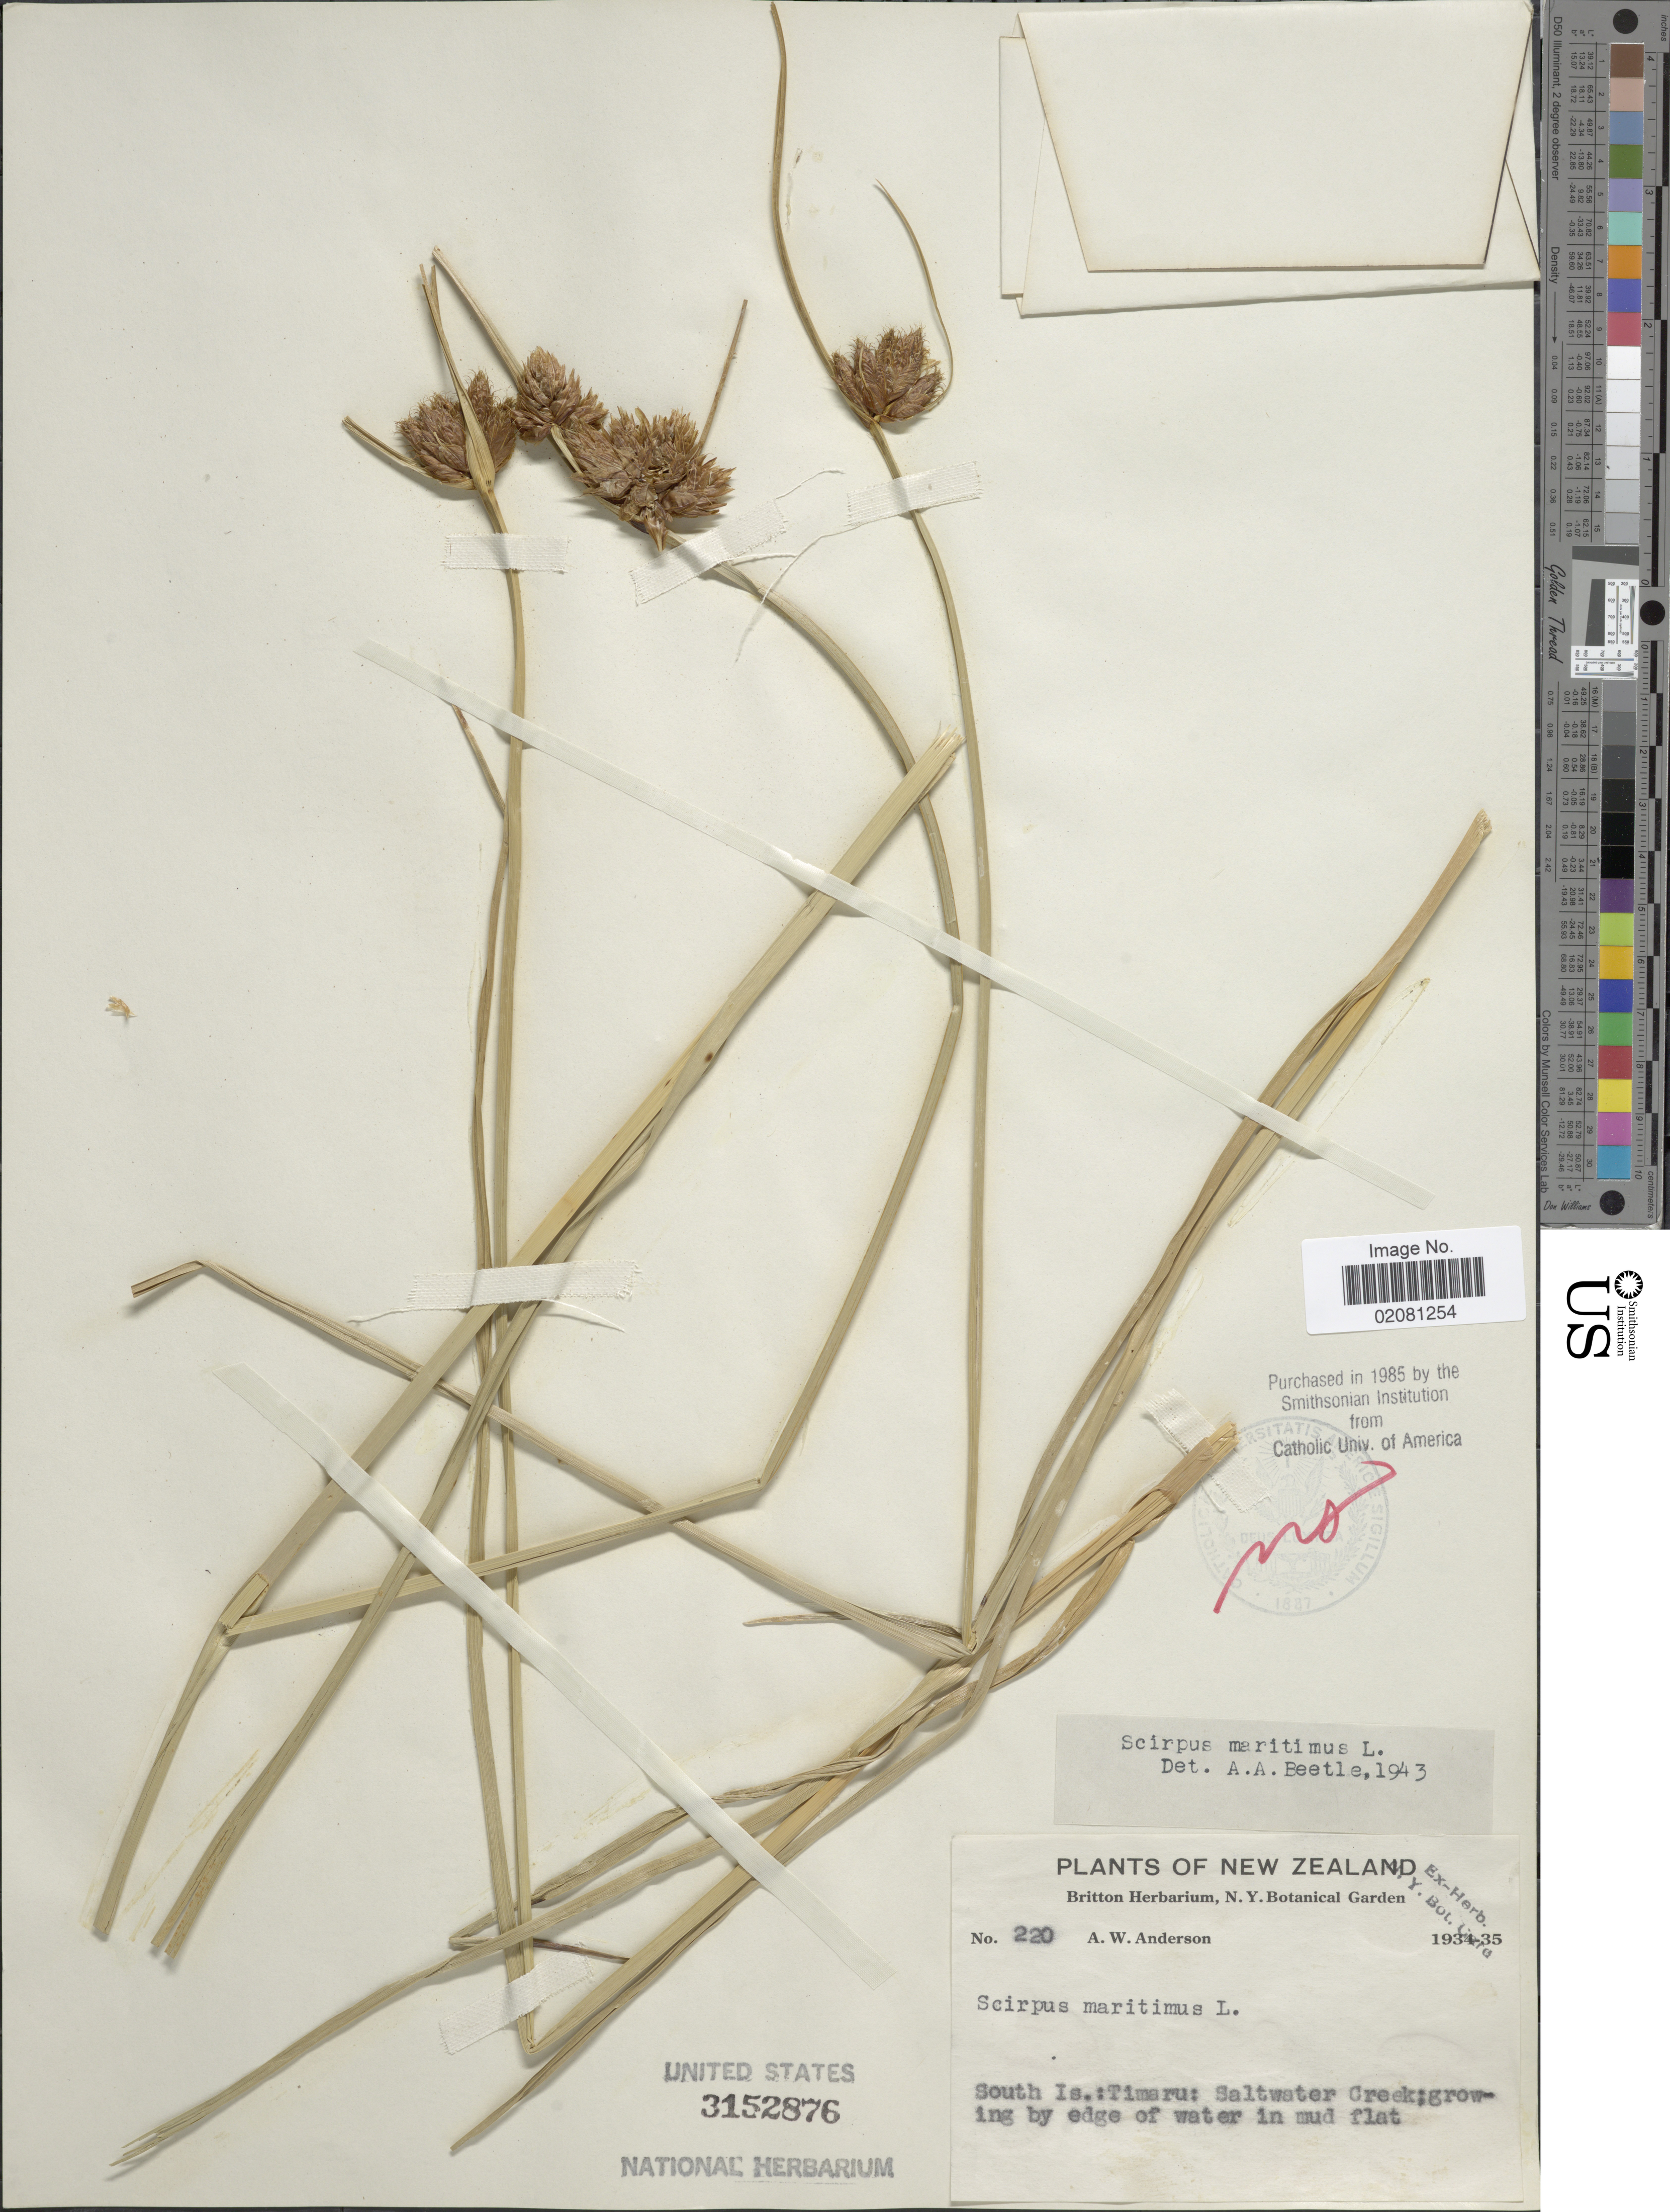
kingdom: Plantae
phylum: Tracheophyta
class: Liliopsida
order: Poales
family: Cyperaceae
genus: Bolboschoenus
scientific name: Bolboschoenus caldwellii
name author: (V.J. Cook) Soják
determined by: Strong, Mark T., (BOT), Smithsonian Institution - National Museum of Natural History (UNITED STATES)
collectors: A. W. Anderson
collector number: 220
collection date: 1934/1935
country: New Zealand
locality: South Is.: Timaru: Saltwater Creek: growing by edge of water in mud flat.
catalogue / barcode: US 3152876